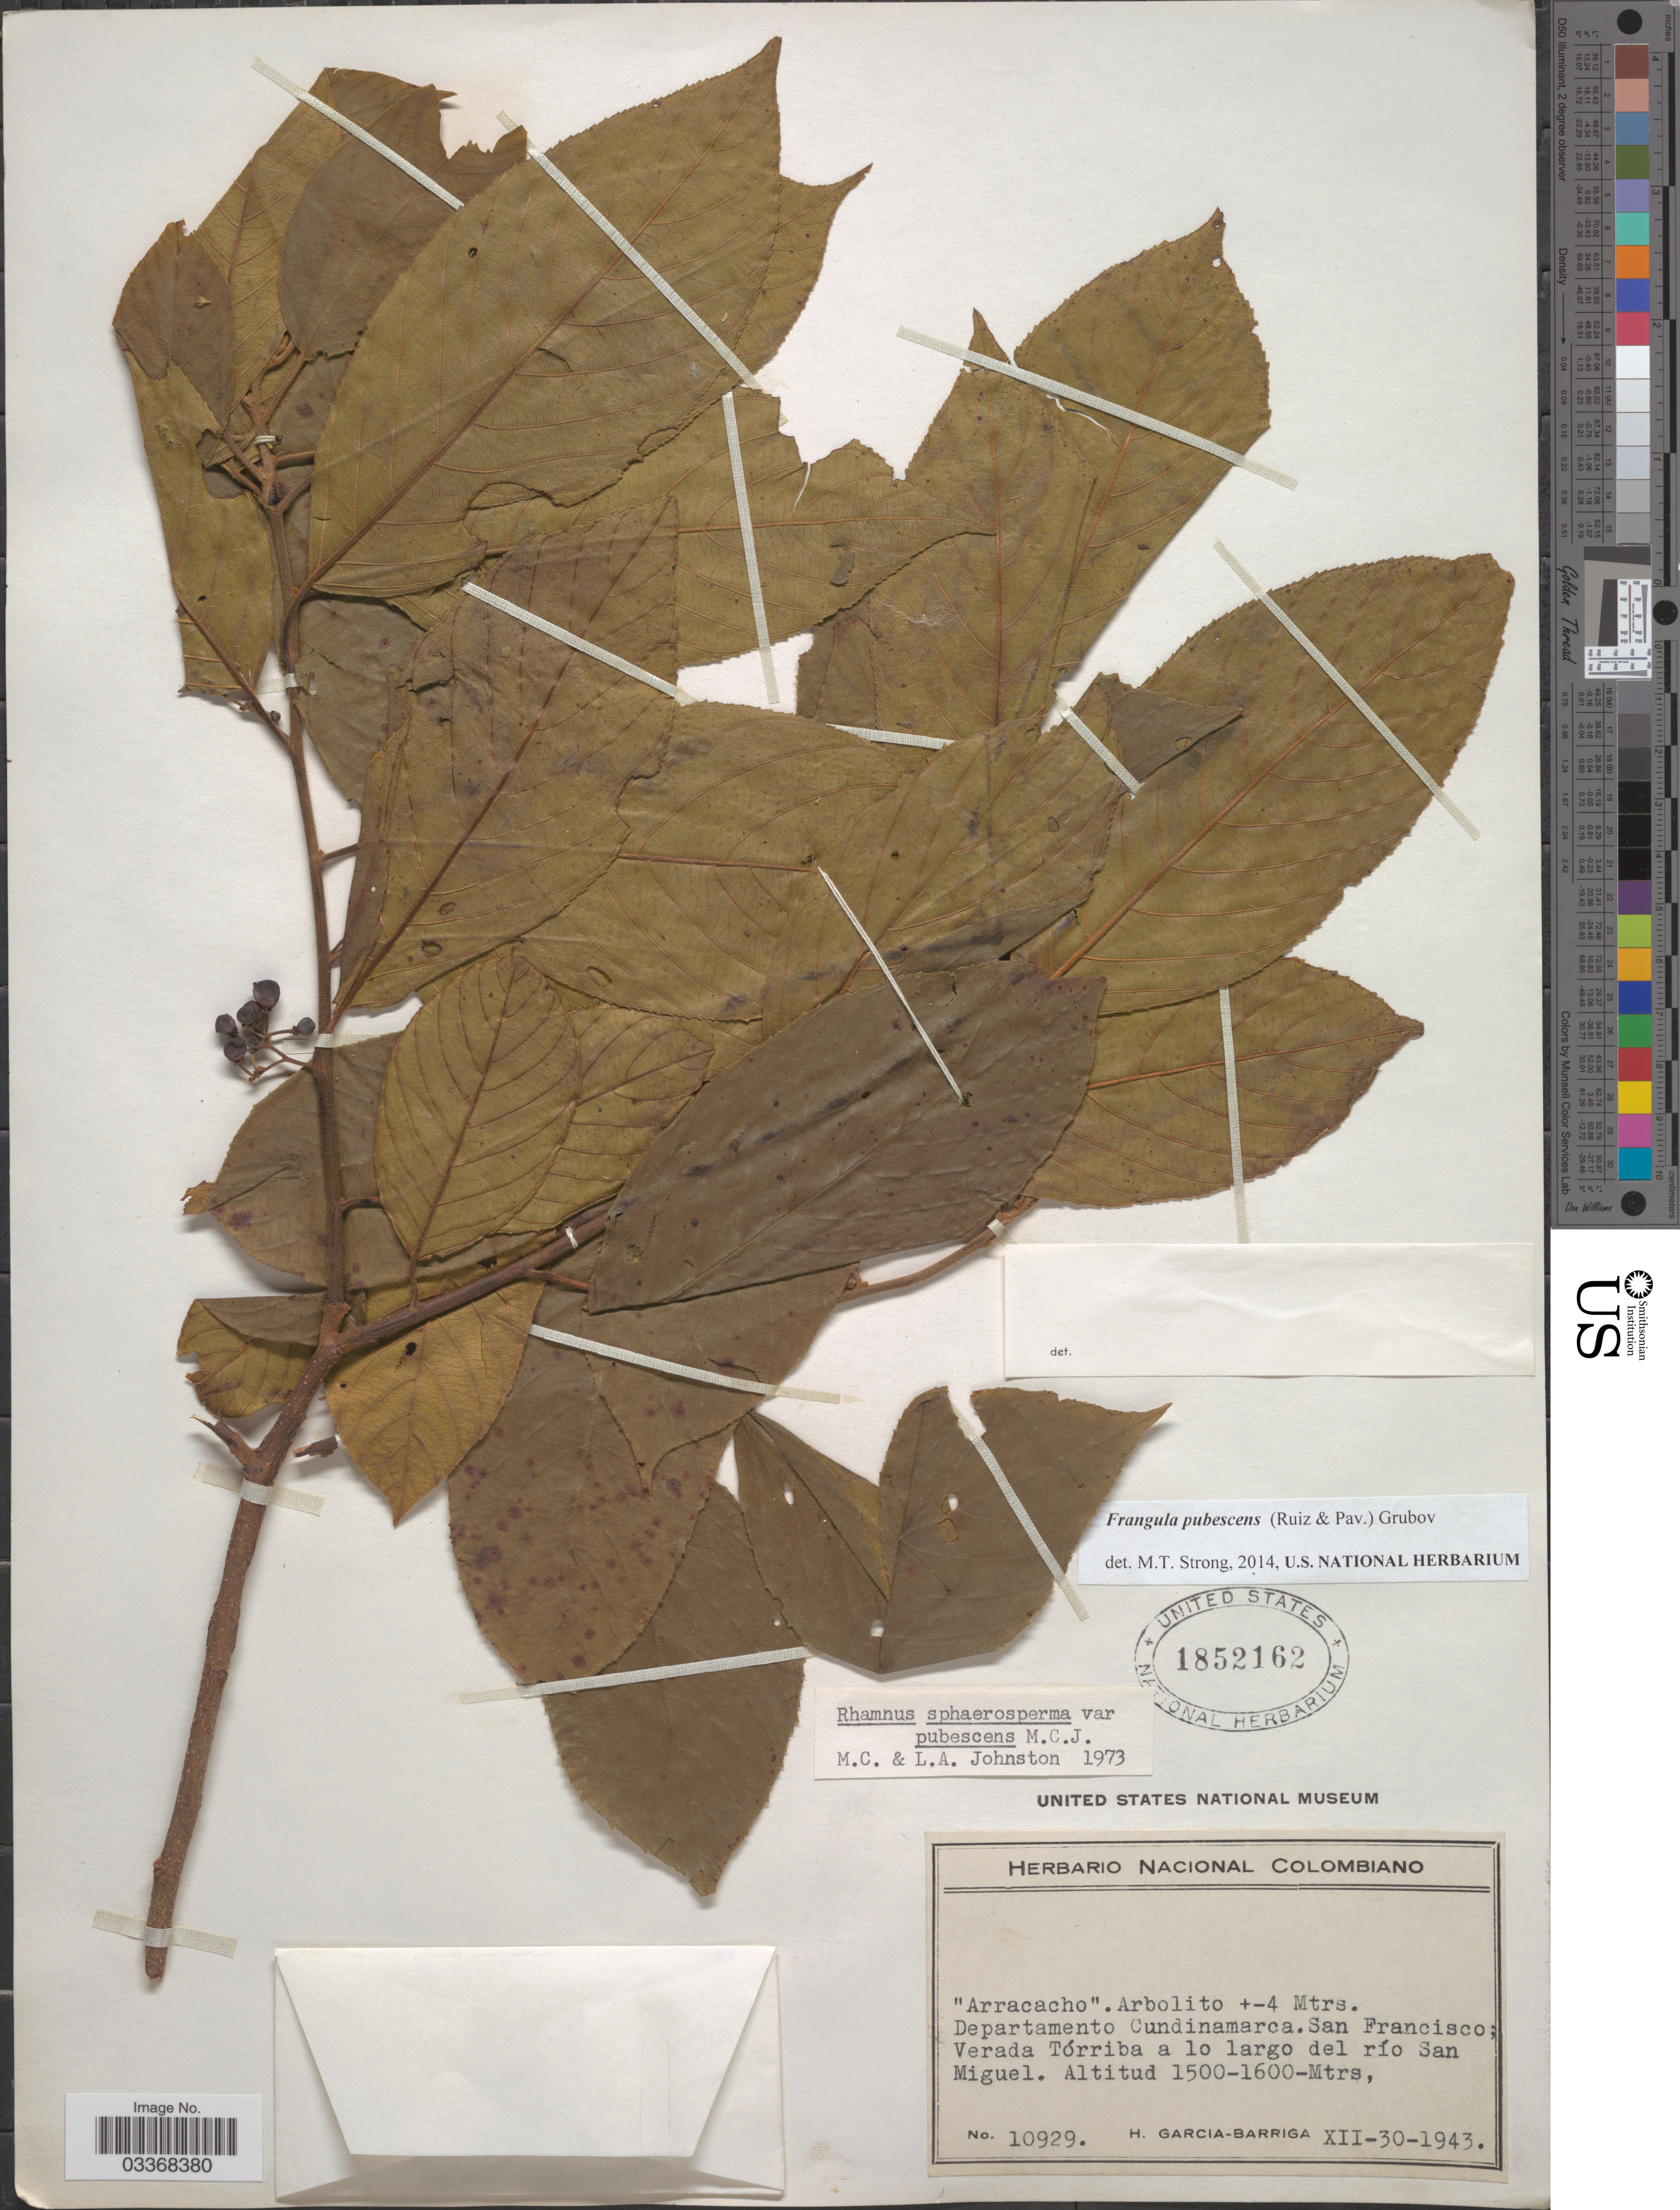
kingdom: Plantae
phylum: Tracheophyta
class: Magnoliopsida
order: Rosales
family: Rhamnaceae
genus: Frangula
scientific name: Frangula pubescens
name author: (Ruiz & Pav.) Grubov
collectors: H. García Barriga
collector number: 10929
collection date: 1943-12-30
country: Colombia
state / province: Cundinamarca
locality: San Francisco; Verada Tórriba a lo largo del río San Miguel.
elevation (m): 1500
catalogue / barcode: US 1852162